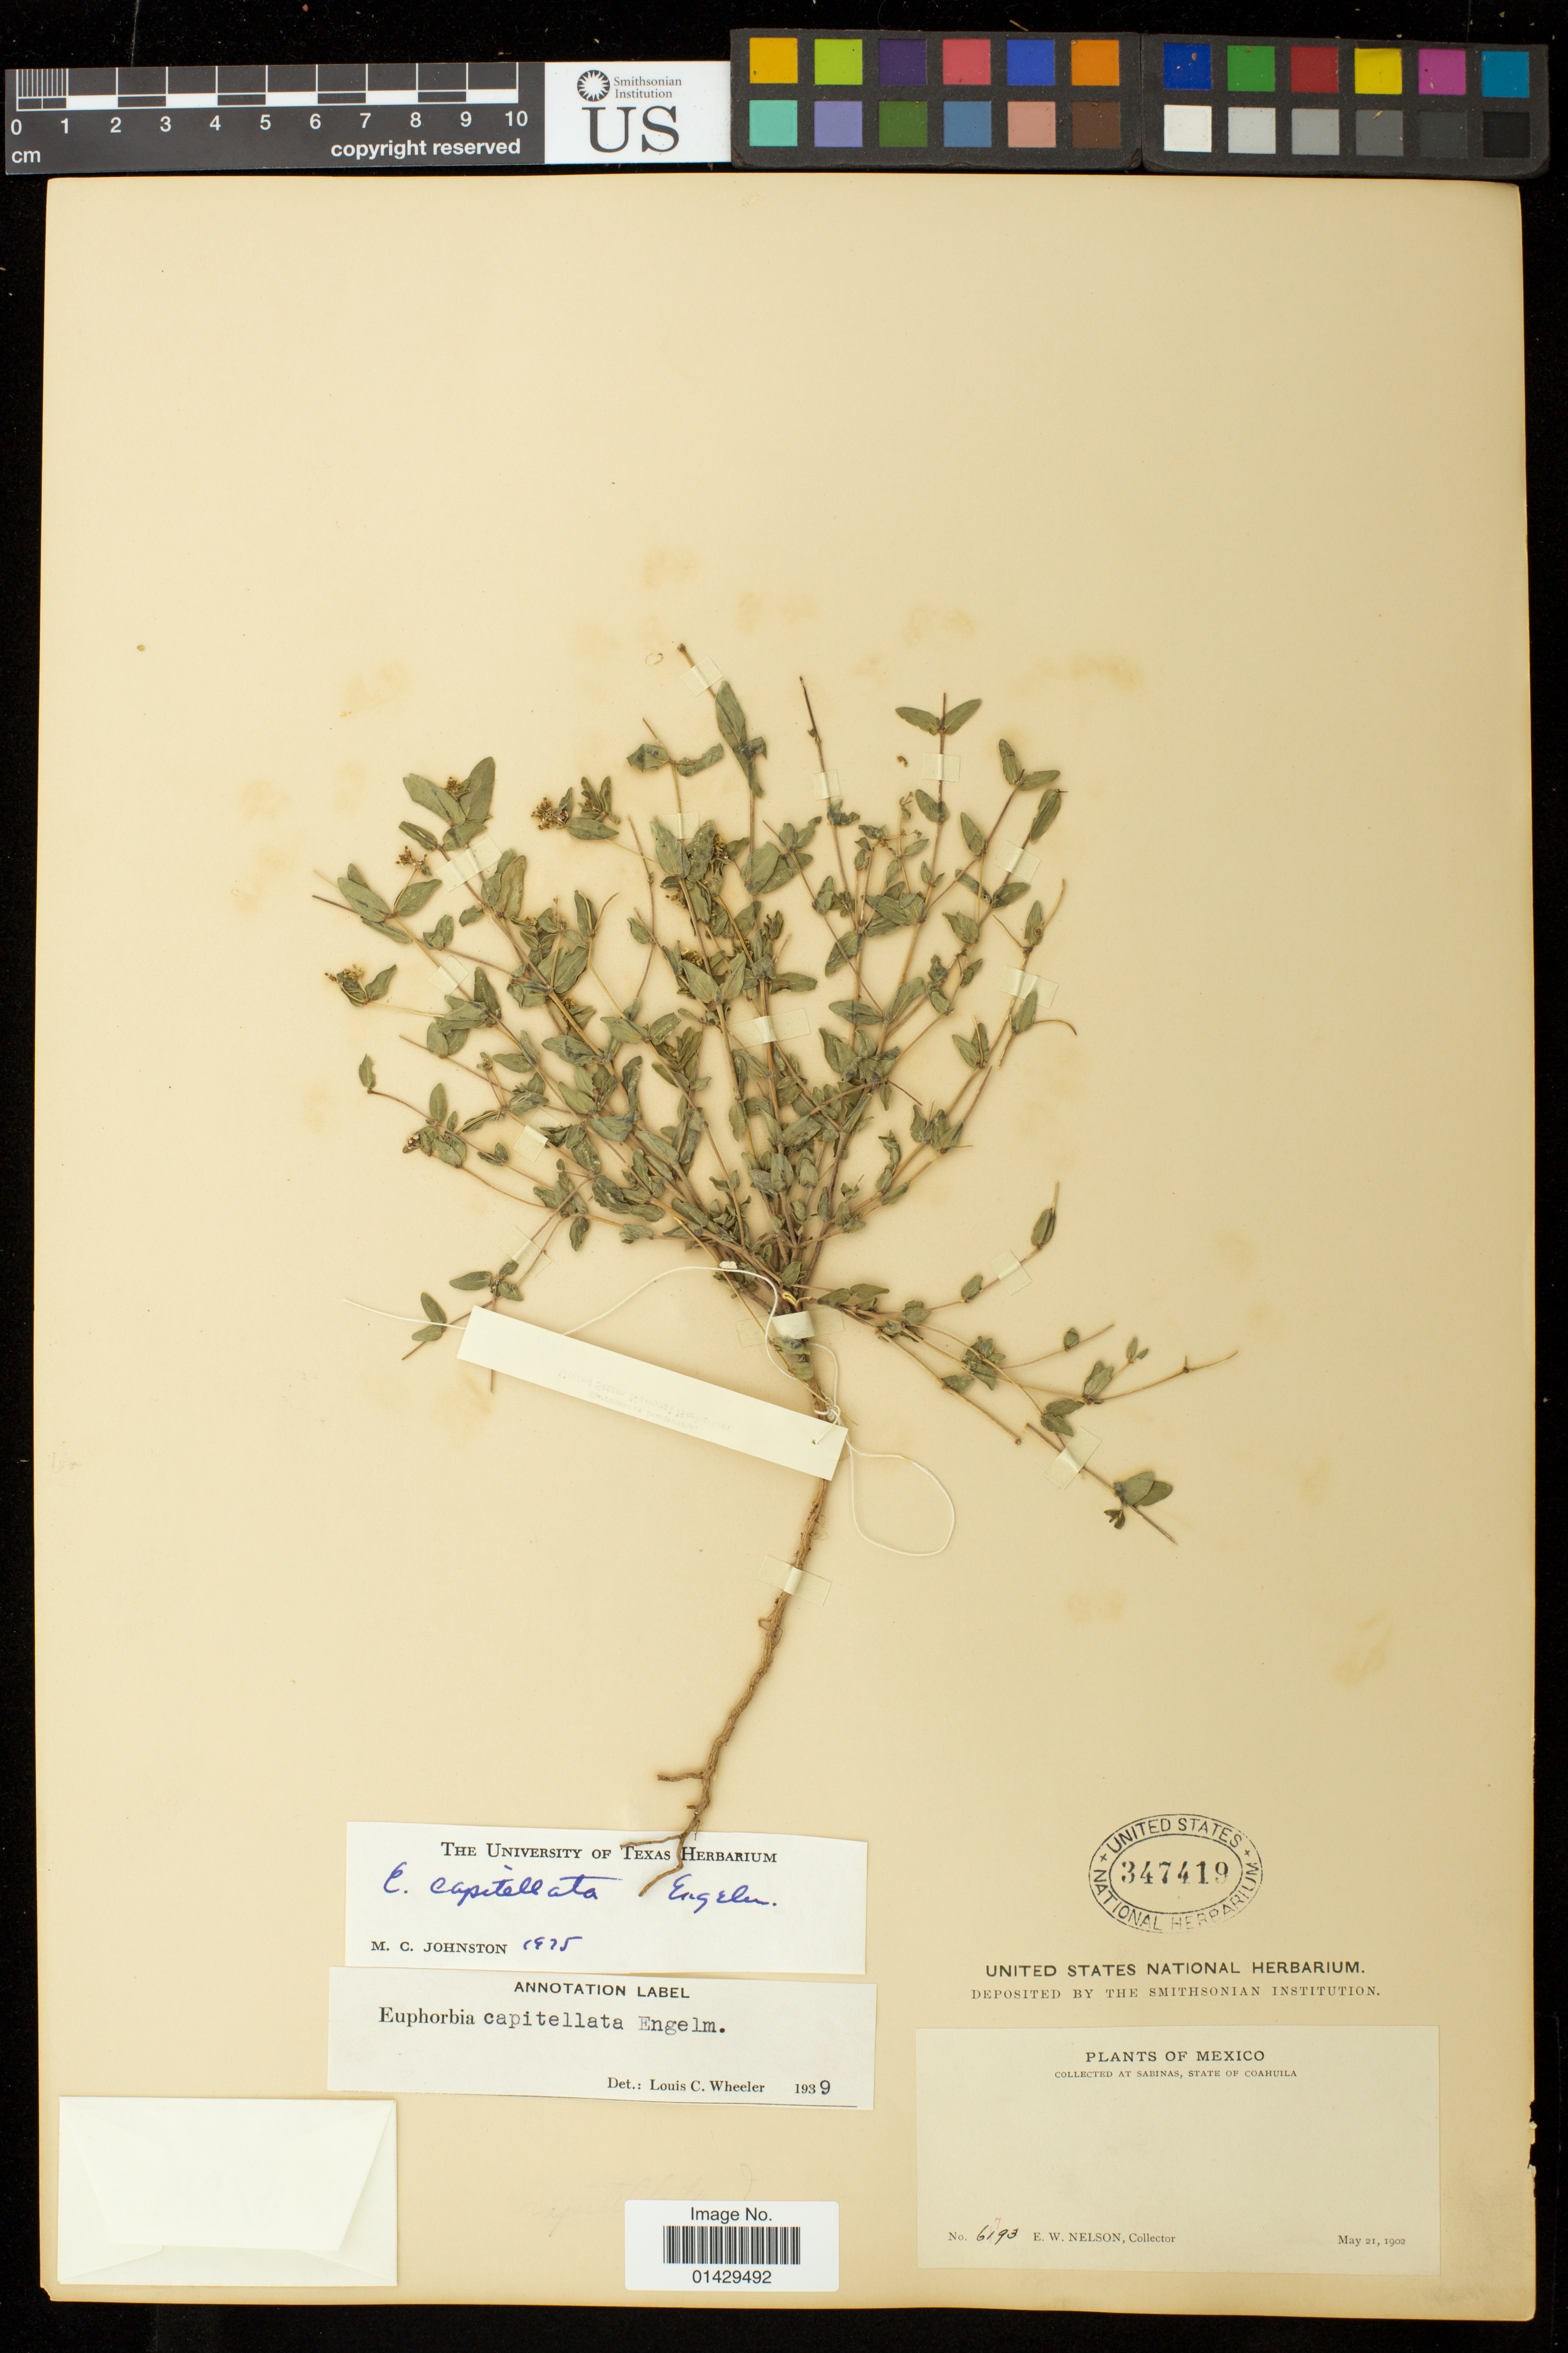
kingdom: Plantae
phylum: Tracheophyta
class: Magnoliopsida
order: Malpighiales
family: Euphorbiaceae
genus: Euphorbia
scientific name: Euphorbia capitellata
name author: Engelm. in Emory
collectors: E. W. Nelson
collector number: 6793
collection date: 1902-05-21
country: Mexico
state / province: Coahuila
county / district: Sabinas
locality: Sabinas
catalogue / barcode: US 347419